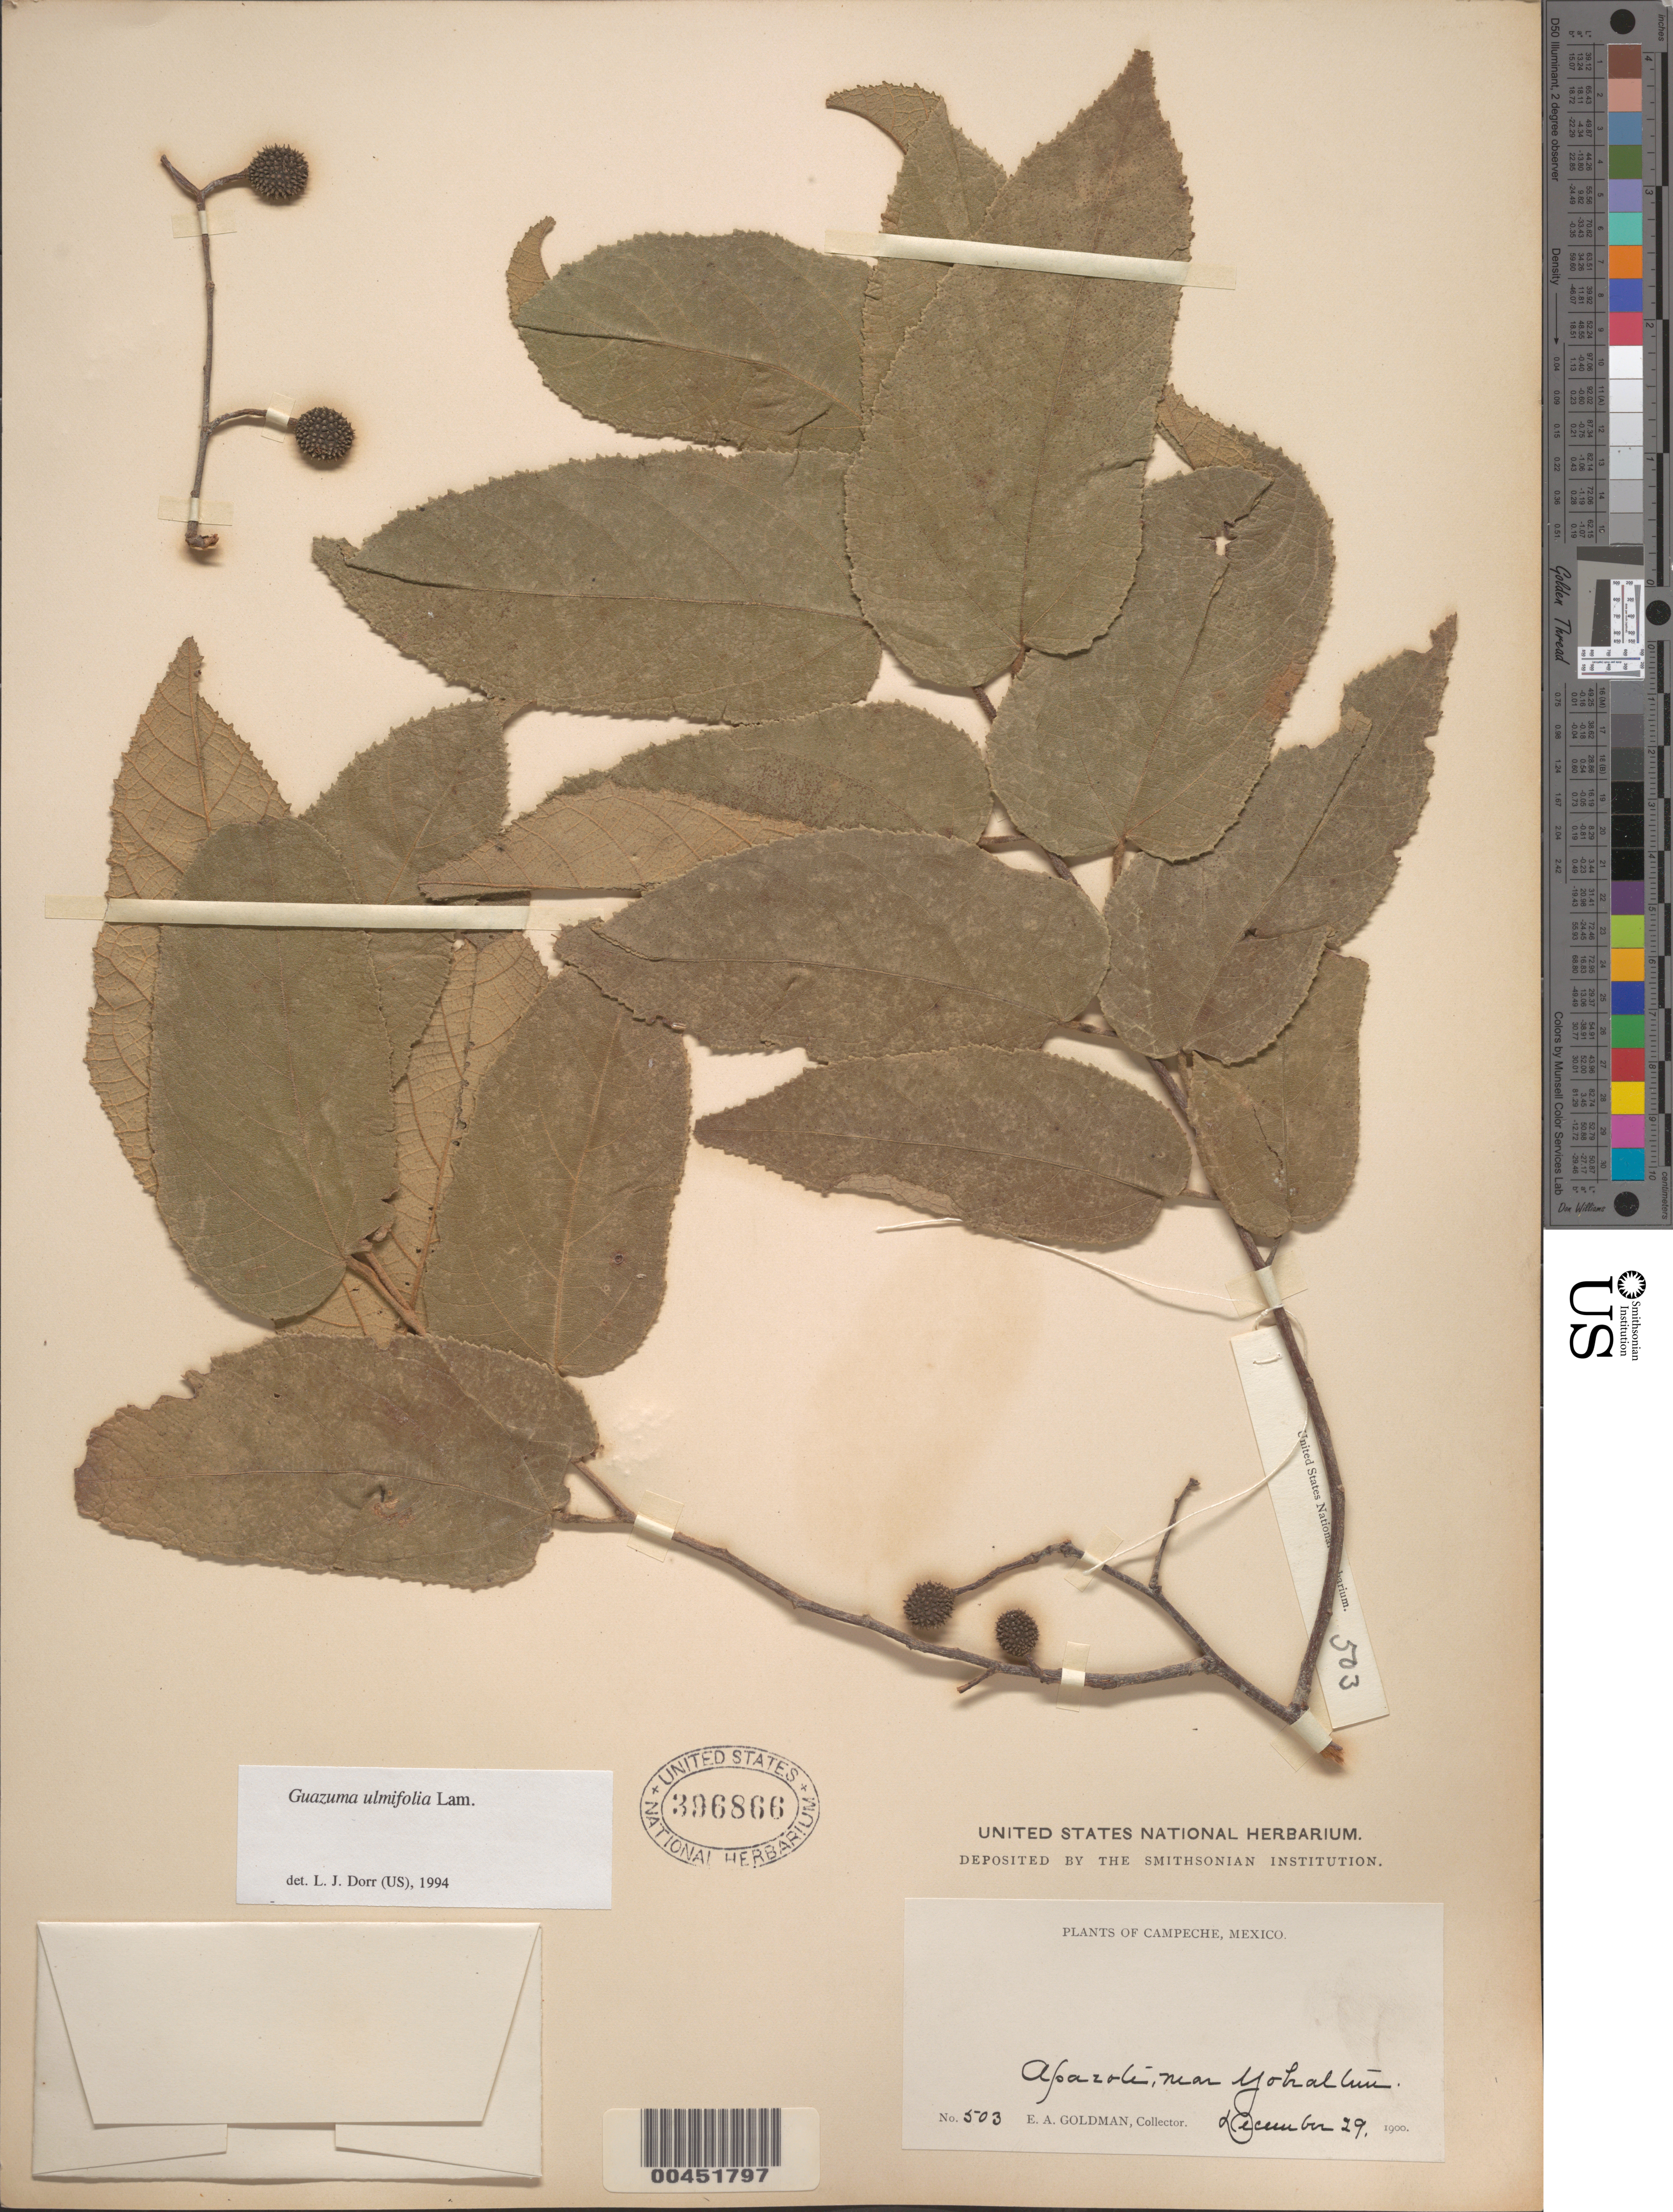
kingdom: Plantae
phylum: Tracheophyta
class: Magnoliopsida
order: Malvales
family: Malvaceae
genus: Guazuma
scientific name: Guazuma ulmifolia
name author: Lam.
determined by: Dorr, L. J., (BOT), Smithsonian Institution - National Museum of Natural History (UNITED STATES)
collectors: E. A. Goldman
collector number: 503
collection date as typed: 29 Dec 1900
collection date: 1900-12-29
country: Mexico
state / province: Campeche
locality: Apazoli, near Yohaltún (?)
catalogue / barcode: US 396866